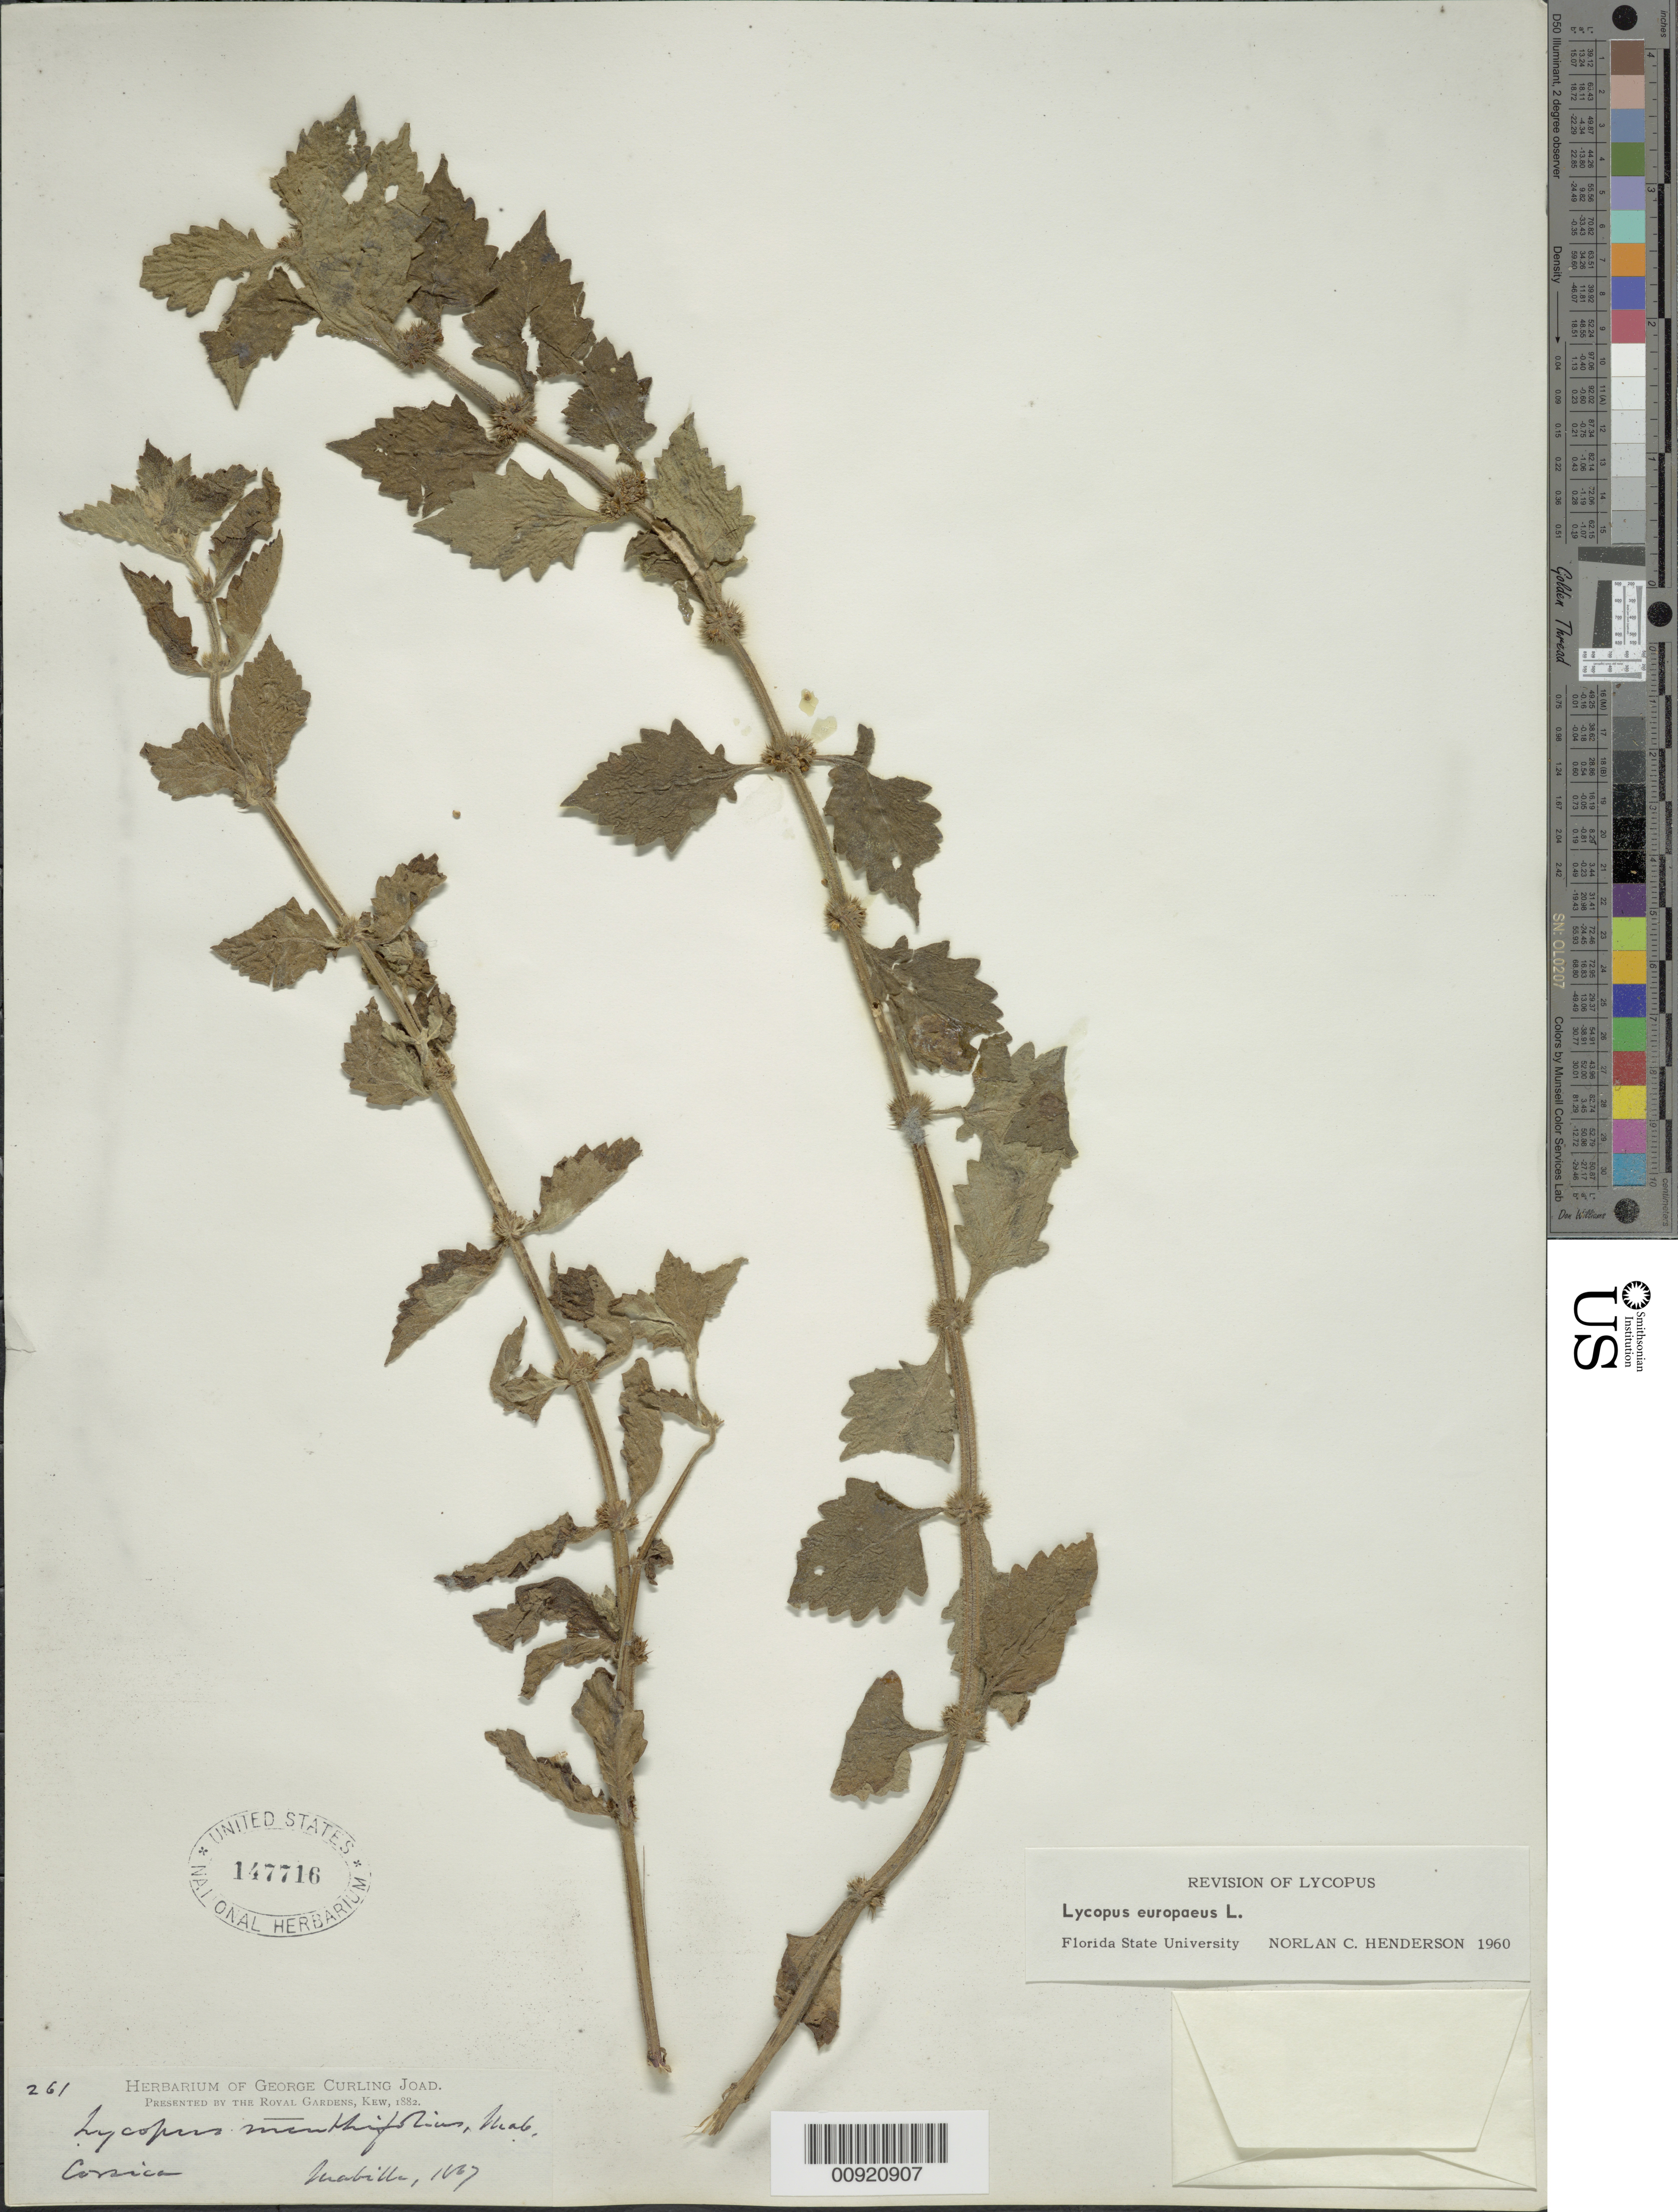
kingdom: Plantae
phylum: Tracheophyta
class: Magnoliopsida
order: Lamiales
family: Lamiaceae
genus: Lycopus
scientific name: Lycopus europaeus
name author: L.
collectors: G. C. Joad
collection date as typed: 1882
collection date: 1882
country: France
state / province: Corsica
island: Corse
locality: Corsica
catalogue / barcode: US 147716